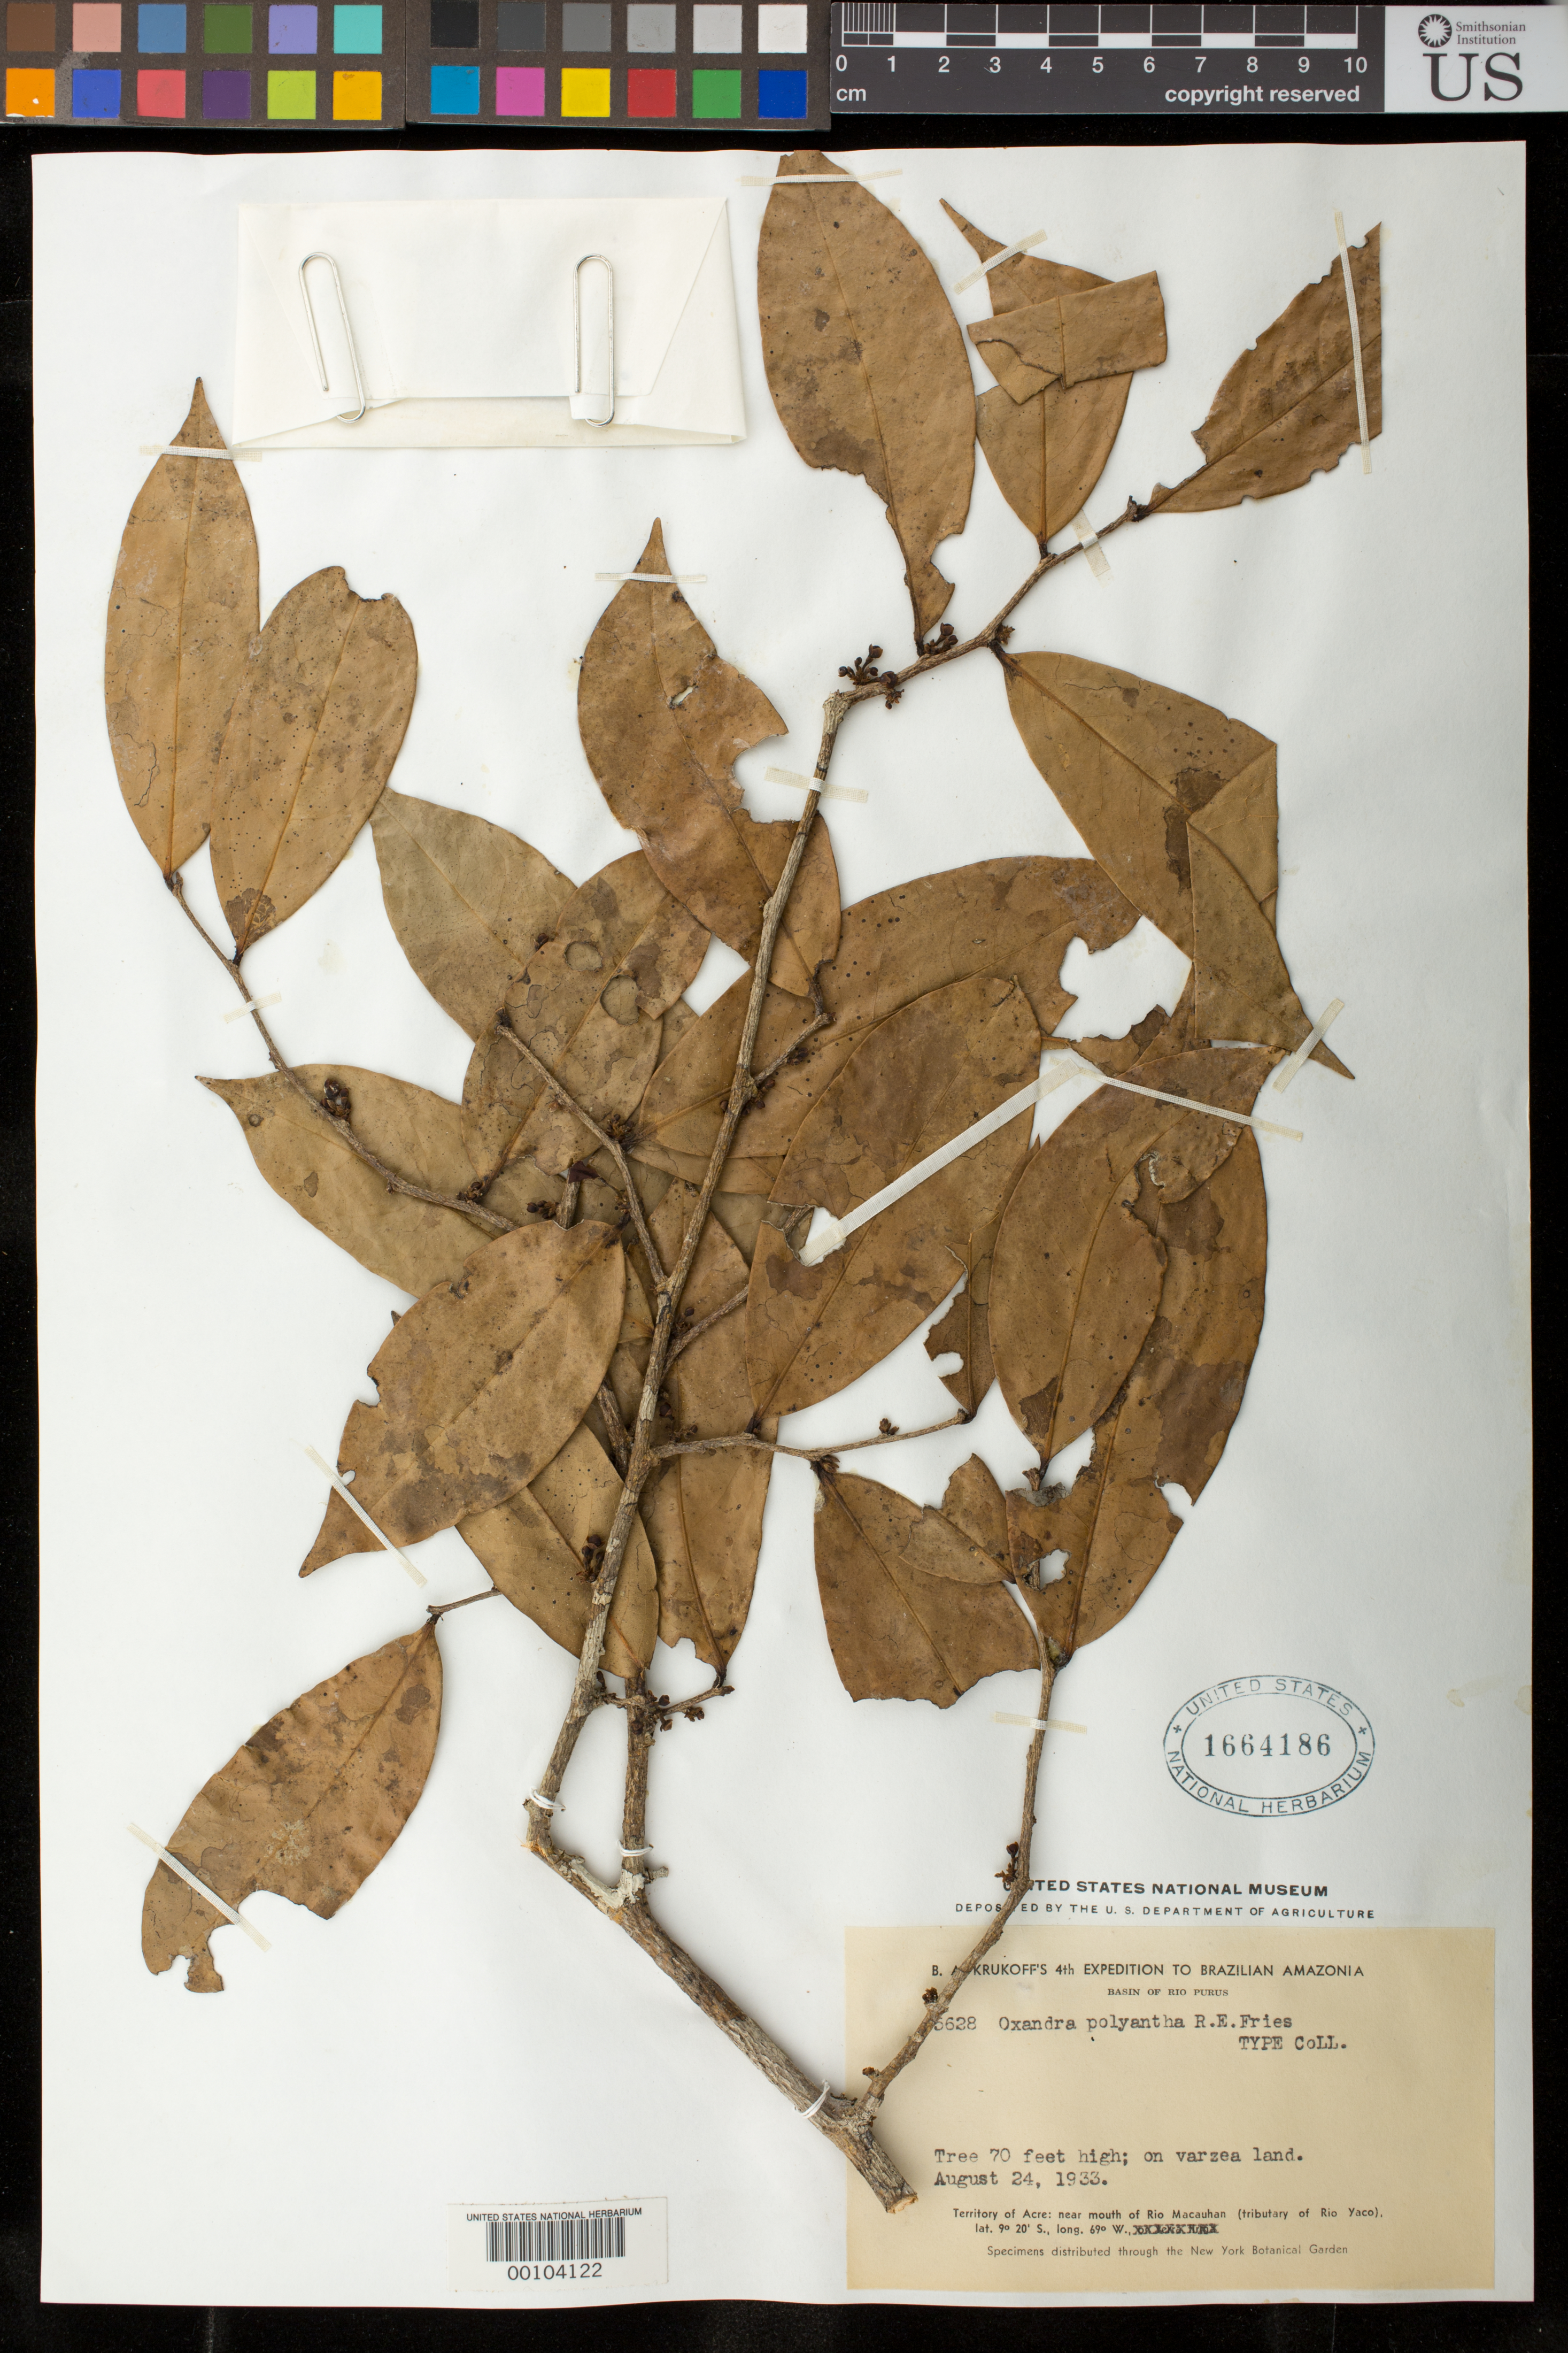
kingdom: Plantae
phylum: Tracheophyta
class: Magnoliopsida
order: Magnoliales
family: Annonaceae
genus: Oxandra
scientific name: Oxandra polyantha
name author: R.E. Fr.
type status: Isotype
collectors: B. A. Krukoff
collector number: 5628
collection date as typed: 24 Aug 1933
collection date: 1933-08-24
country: Brazil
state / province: Acre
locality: Near mouth of Rio Macauhan, tribuatary of Rio Yaco.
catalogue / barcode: US 1664186